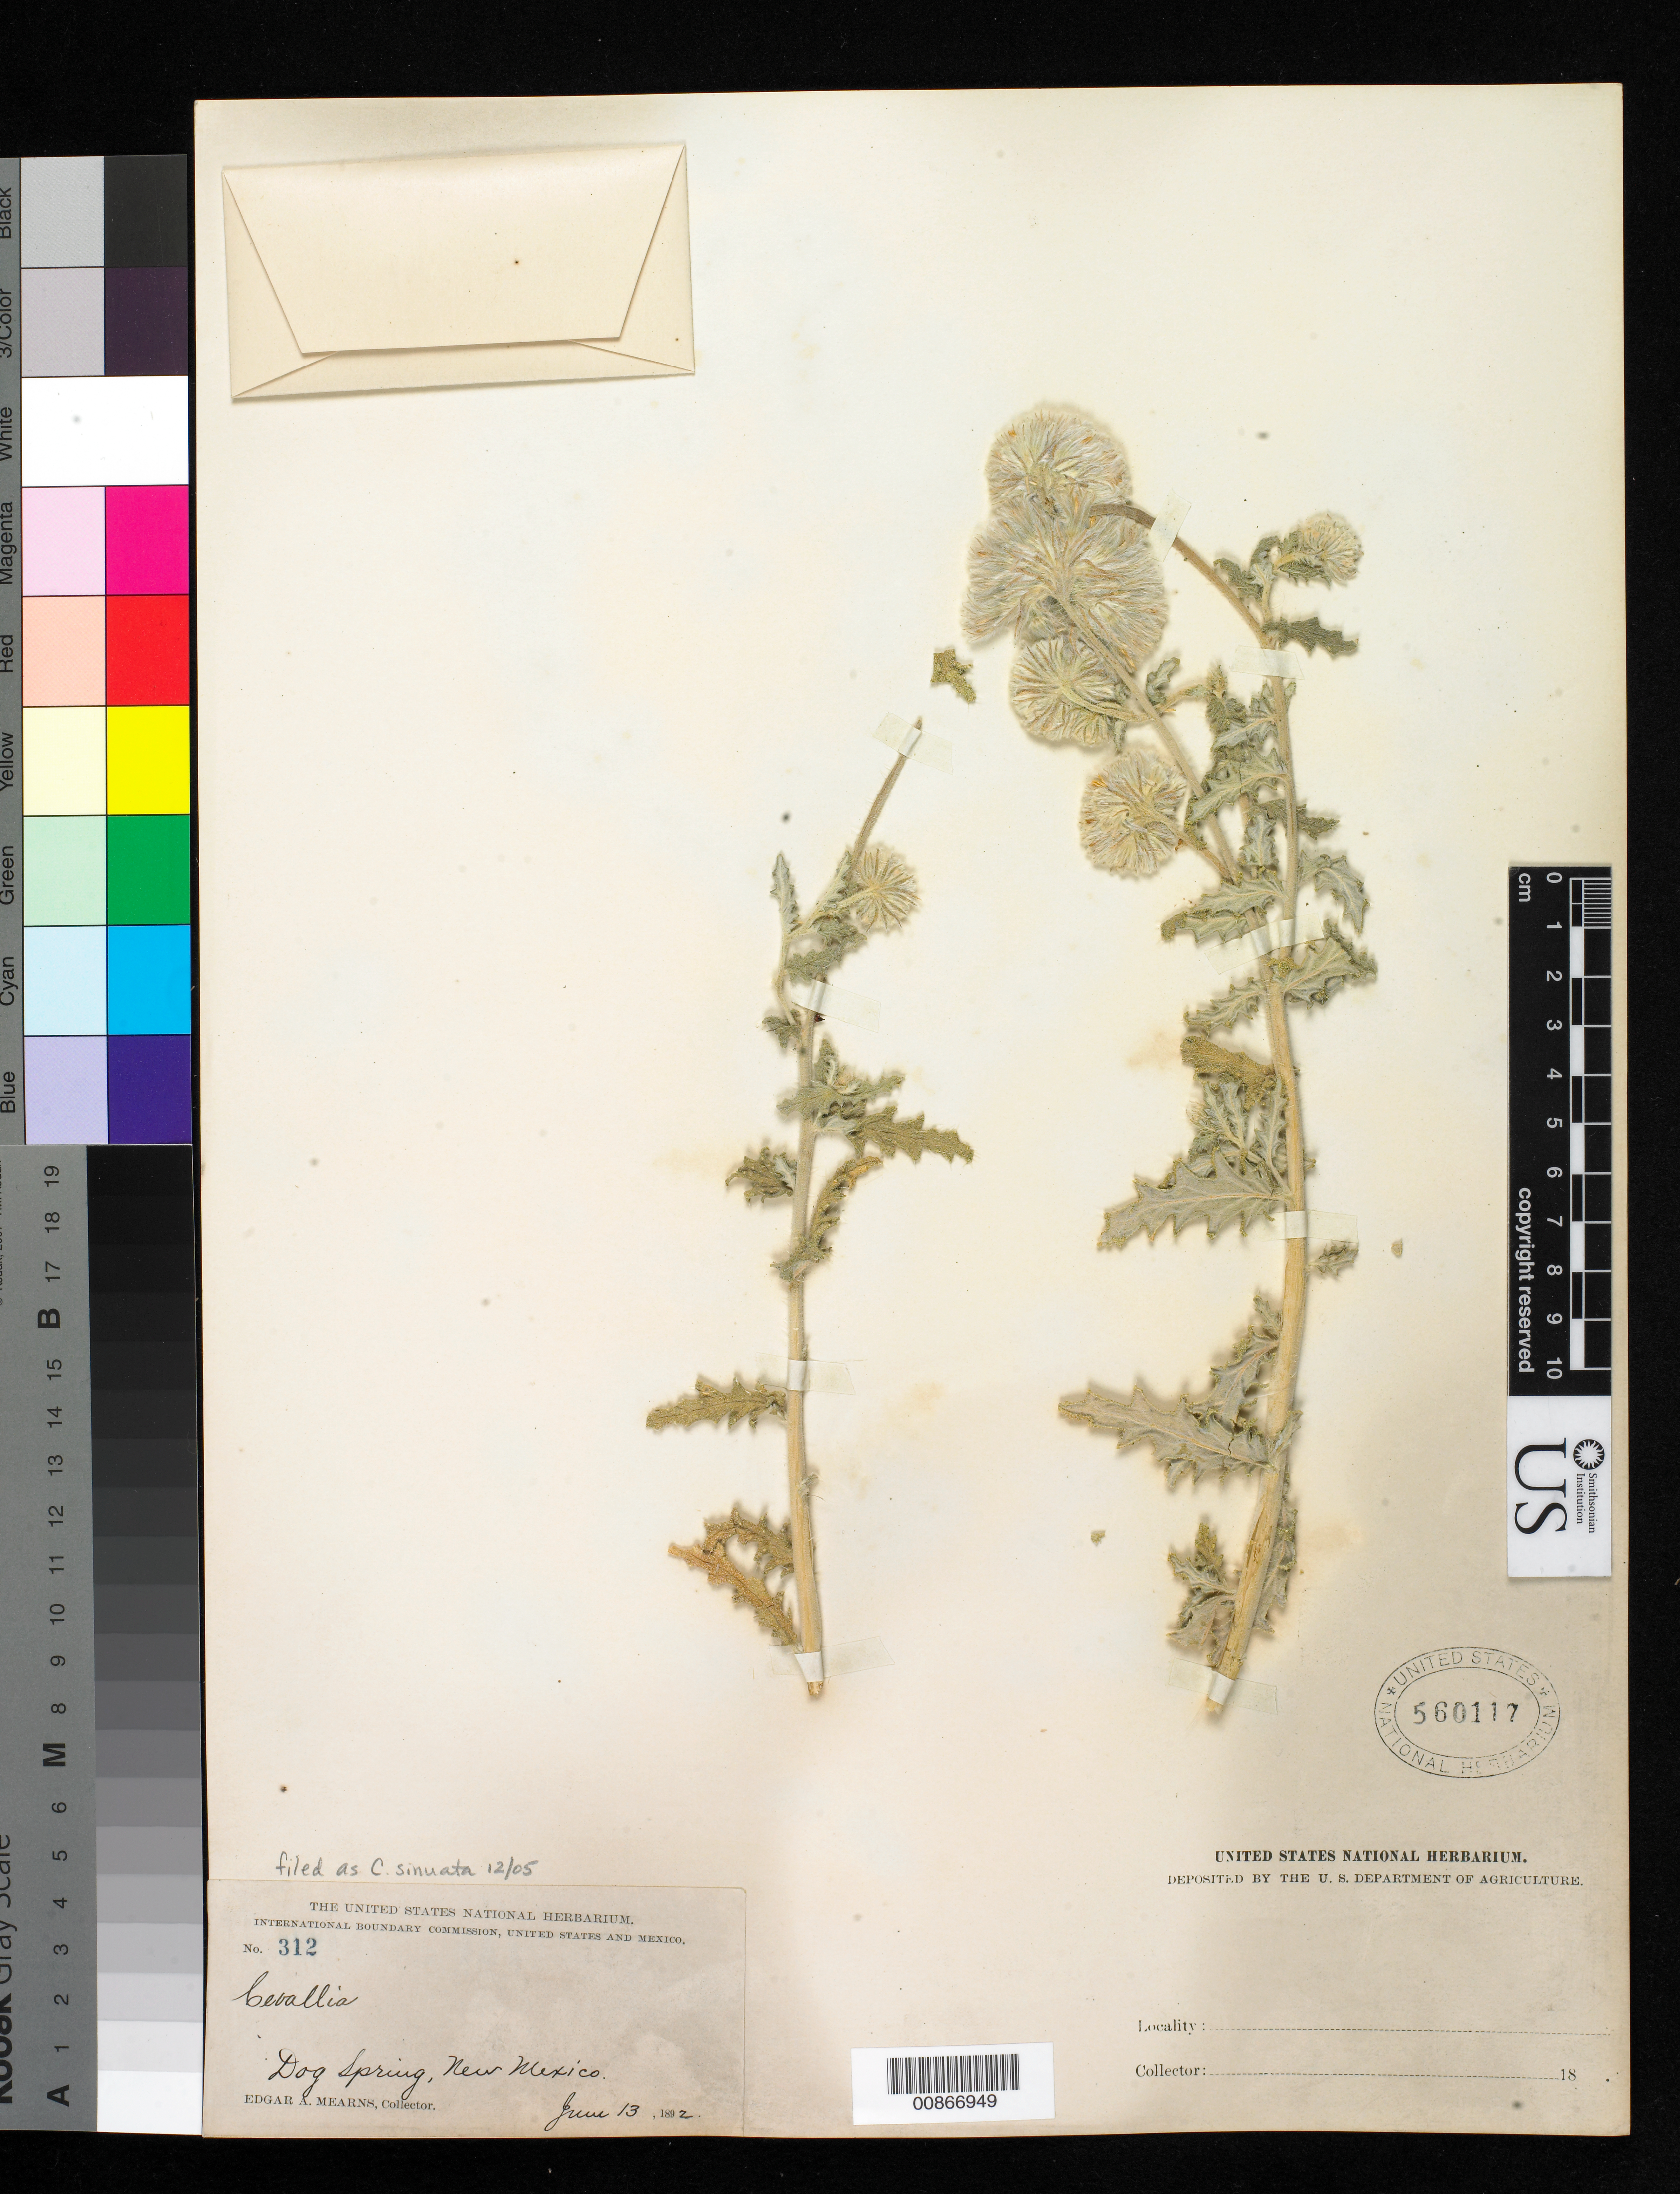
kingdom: Plantae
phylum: Tracheophyta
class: Magnoliopsida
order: Cornales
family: Loasaceae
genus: Cevallia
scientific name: Cevallia sinuata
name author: Lag.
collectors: E. A. Mearns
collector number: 312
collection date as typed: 13 Jun 1892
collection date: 1892-06-13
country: United States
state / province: New Mexico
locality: Dog Spring, New Mexico.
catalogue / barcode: US 560117